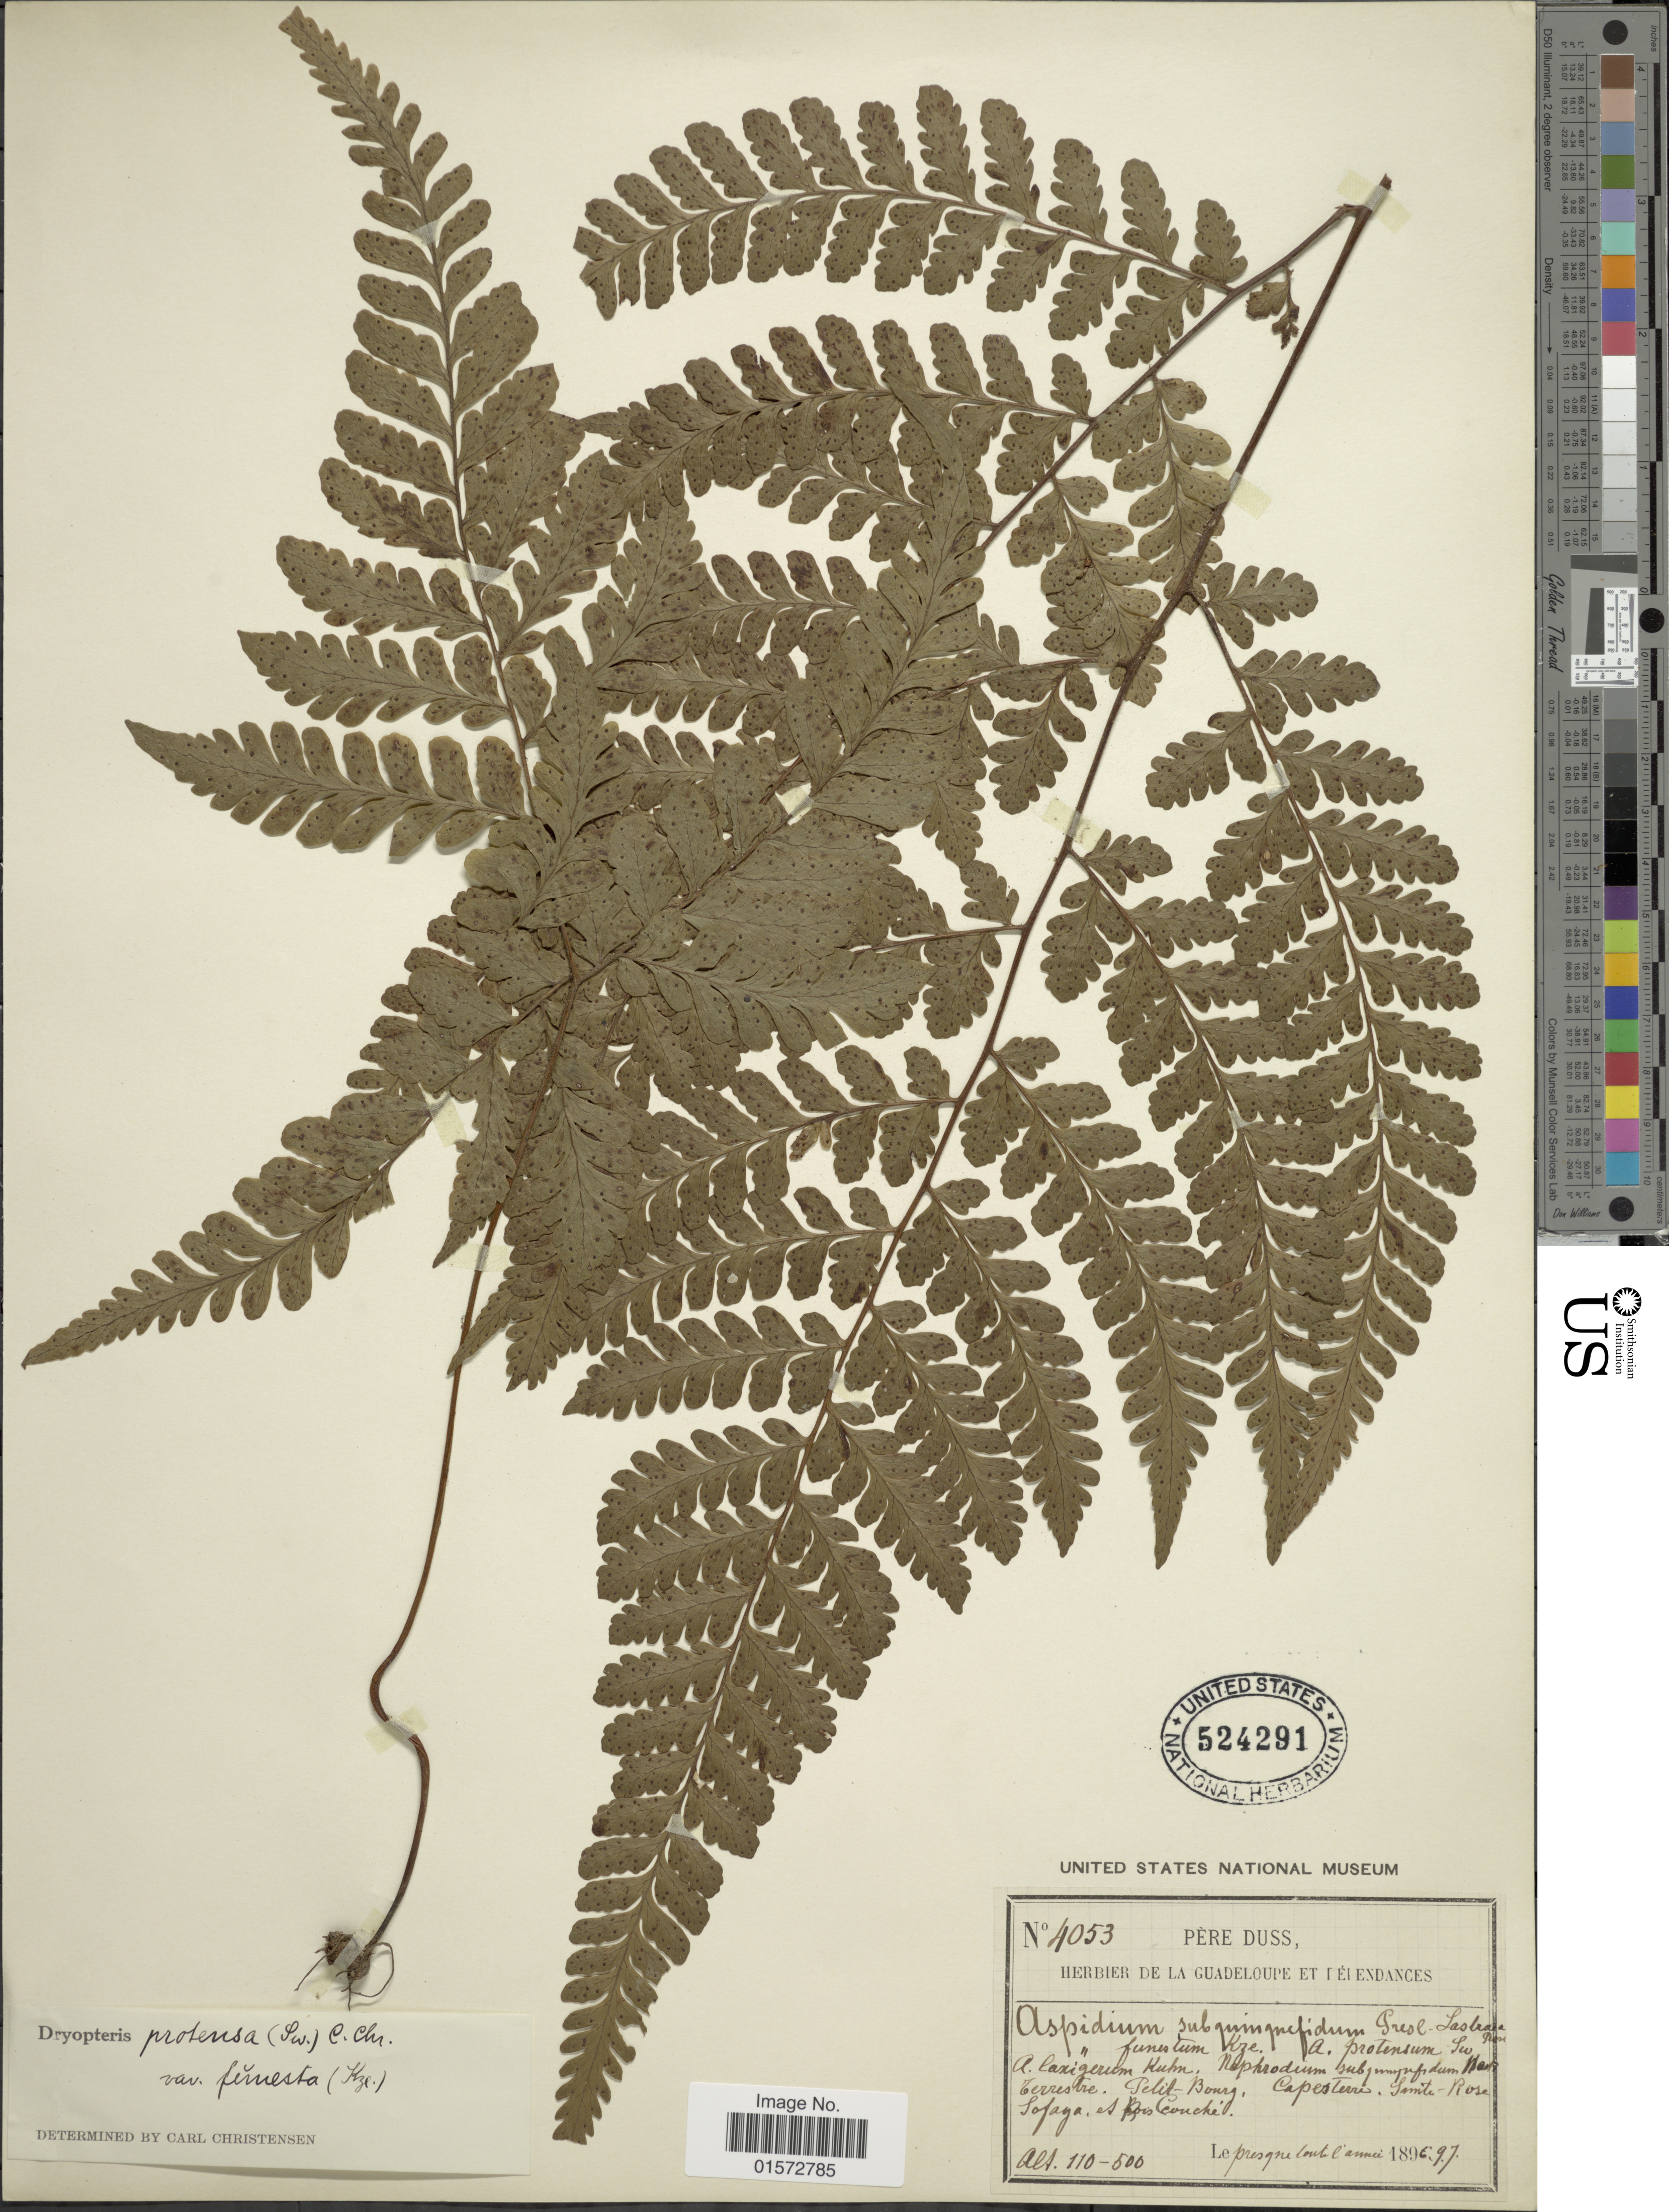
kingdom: Plantae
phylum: Tracheophyta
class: Polypodiopsida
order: Polypodiales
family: Tectariaceae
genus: Triplophyllum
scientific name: Triplophyllum funestum var. funestum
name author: (Kunze) Holttum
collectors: Père Duss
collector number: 4053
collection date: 1896/1897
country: Guadeloupe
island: Leeward Is.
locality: Petit-Bourg, Capesterre, Sanite-Rose. Sofaïa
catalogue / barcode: US 524291